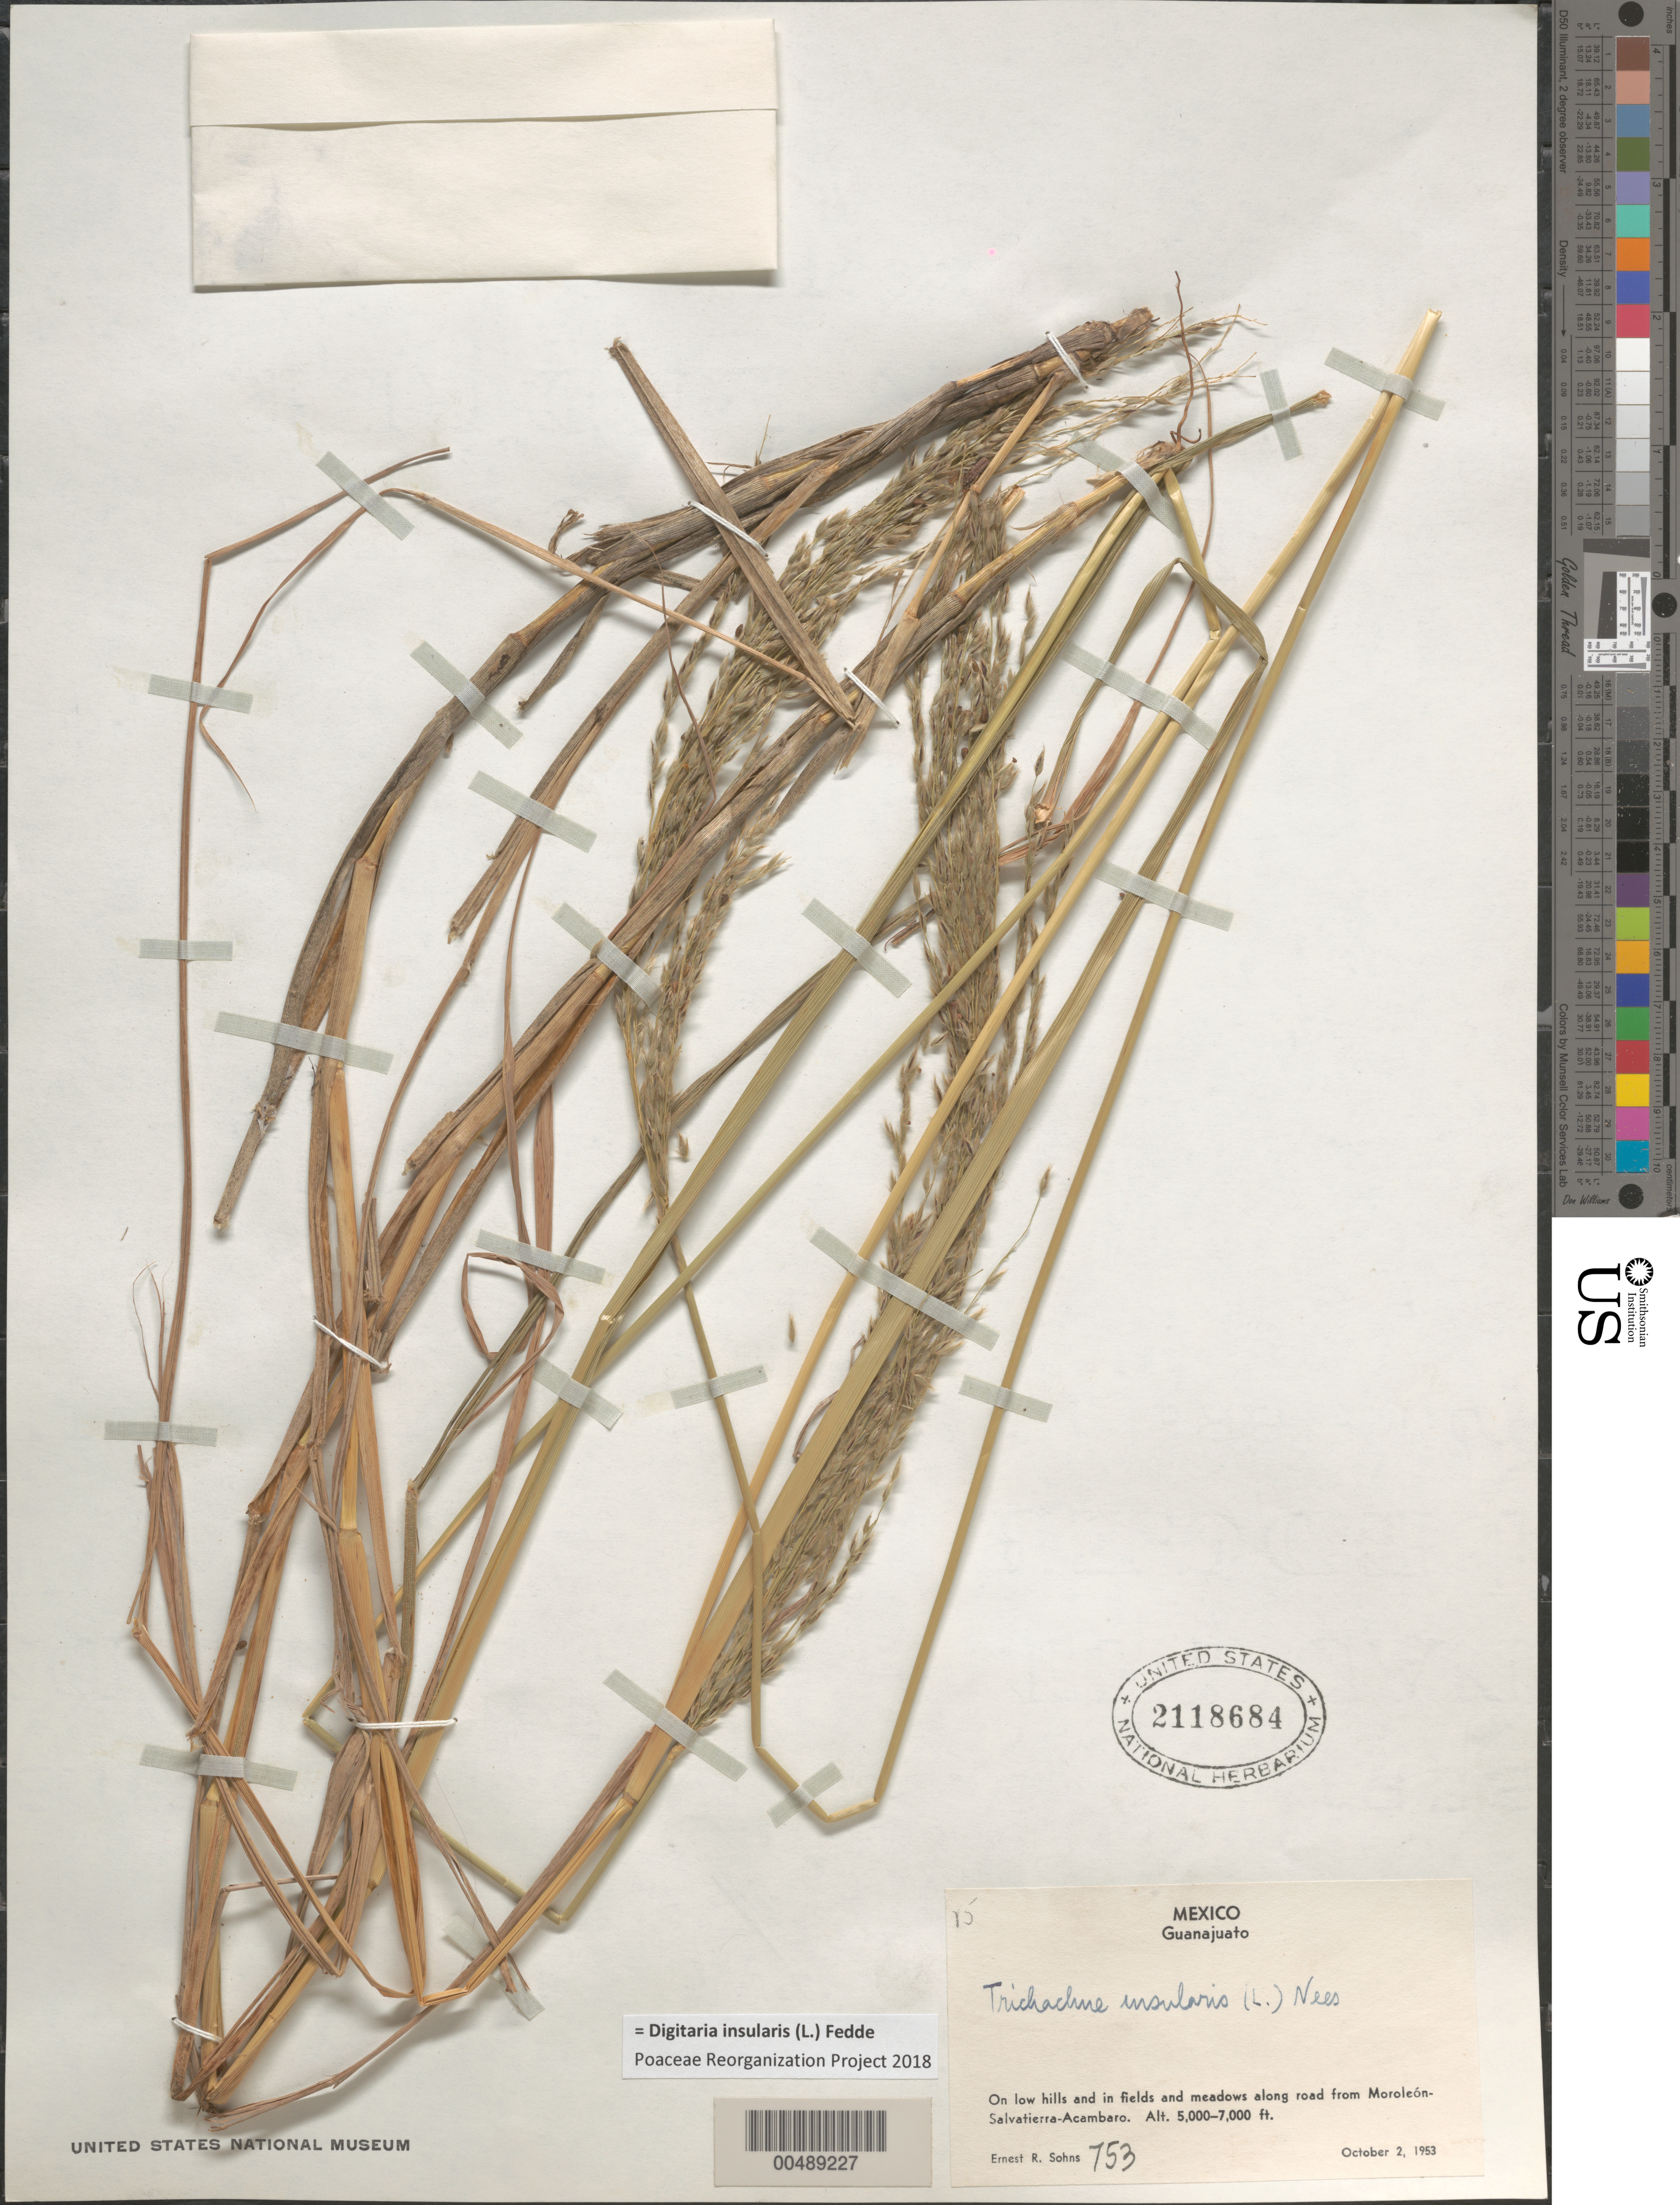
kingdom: Plantae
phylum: Tracheophyta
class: Liliopsida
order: Poales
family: Poaceae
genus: Digitaria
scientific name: Digitaria insularis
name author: (L.) Fedde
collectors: E. R. Sohns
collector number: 753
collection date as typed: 2 Oct 1953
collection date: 1953-10-02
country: Mexico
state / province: Guanajuato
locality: Along rd from Moroleón - Salvatierra - Acambaro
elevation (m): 1524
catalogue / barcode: US 2118684